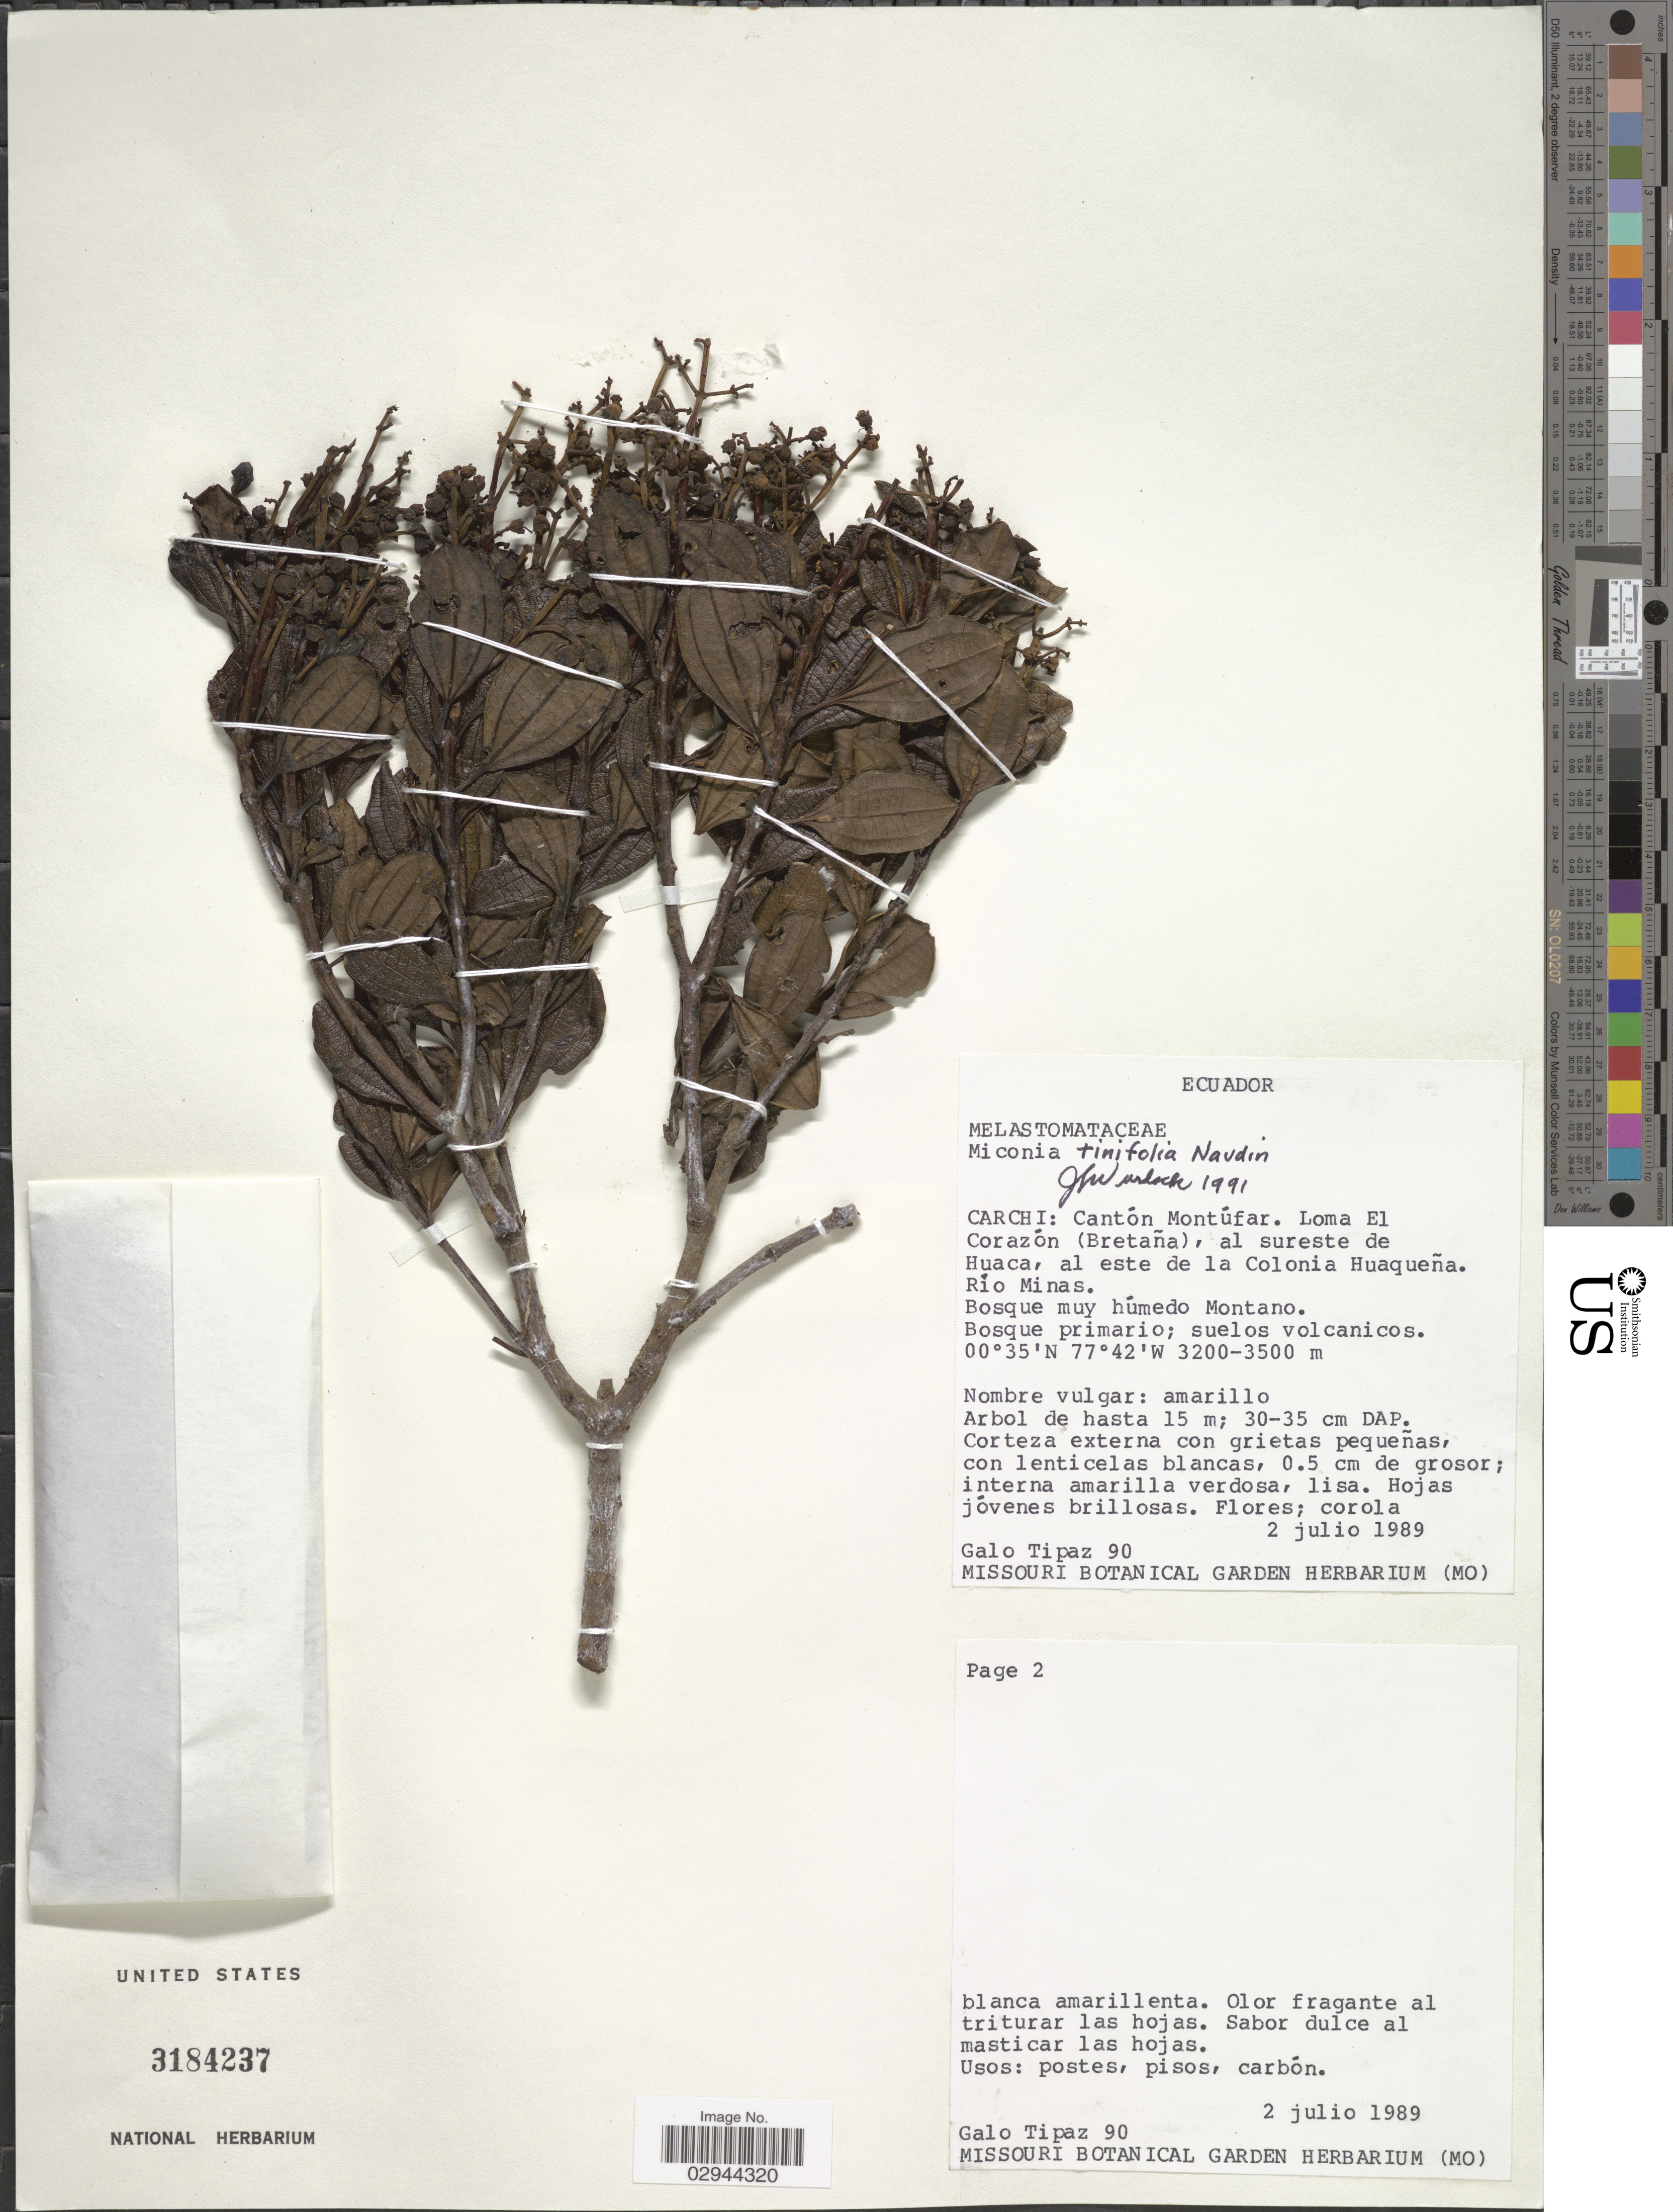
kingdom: Plantae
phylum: Tracheophyta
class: Magnoliopsida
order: Myrtales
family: Melastomataceae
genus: Miconia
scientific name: Miconia tinifolia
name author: Naudin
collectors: G. Tipaz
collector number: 90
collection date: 1989-07-02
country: Ecuador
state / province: Carchi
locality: Cantón Montúfar. Loma El Corazón (Bretaña), al sureste de Huaca, al este de la Colonia Huaqueña. Río Minas.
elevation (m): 3200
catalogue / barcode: US 3184237